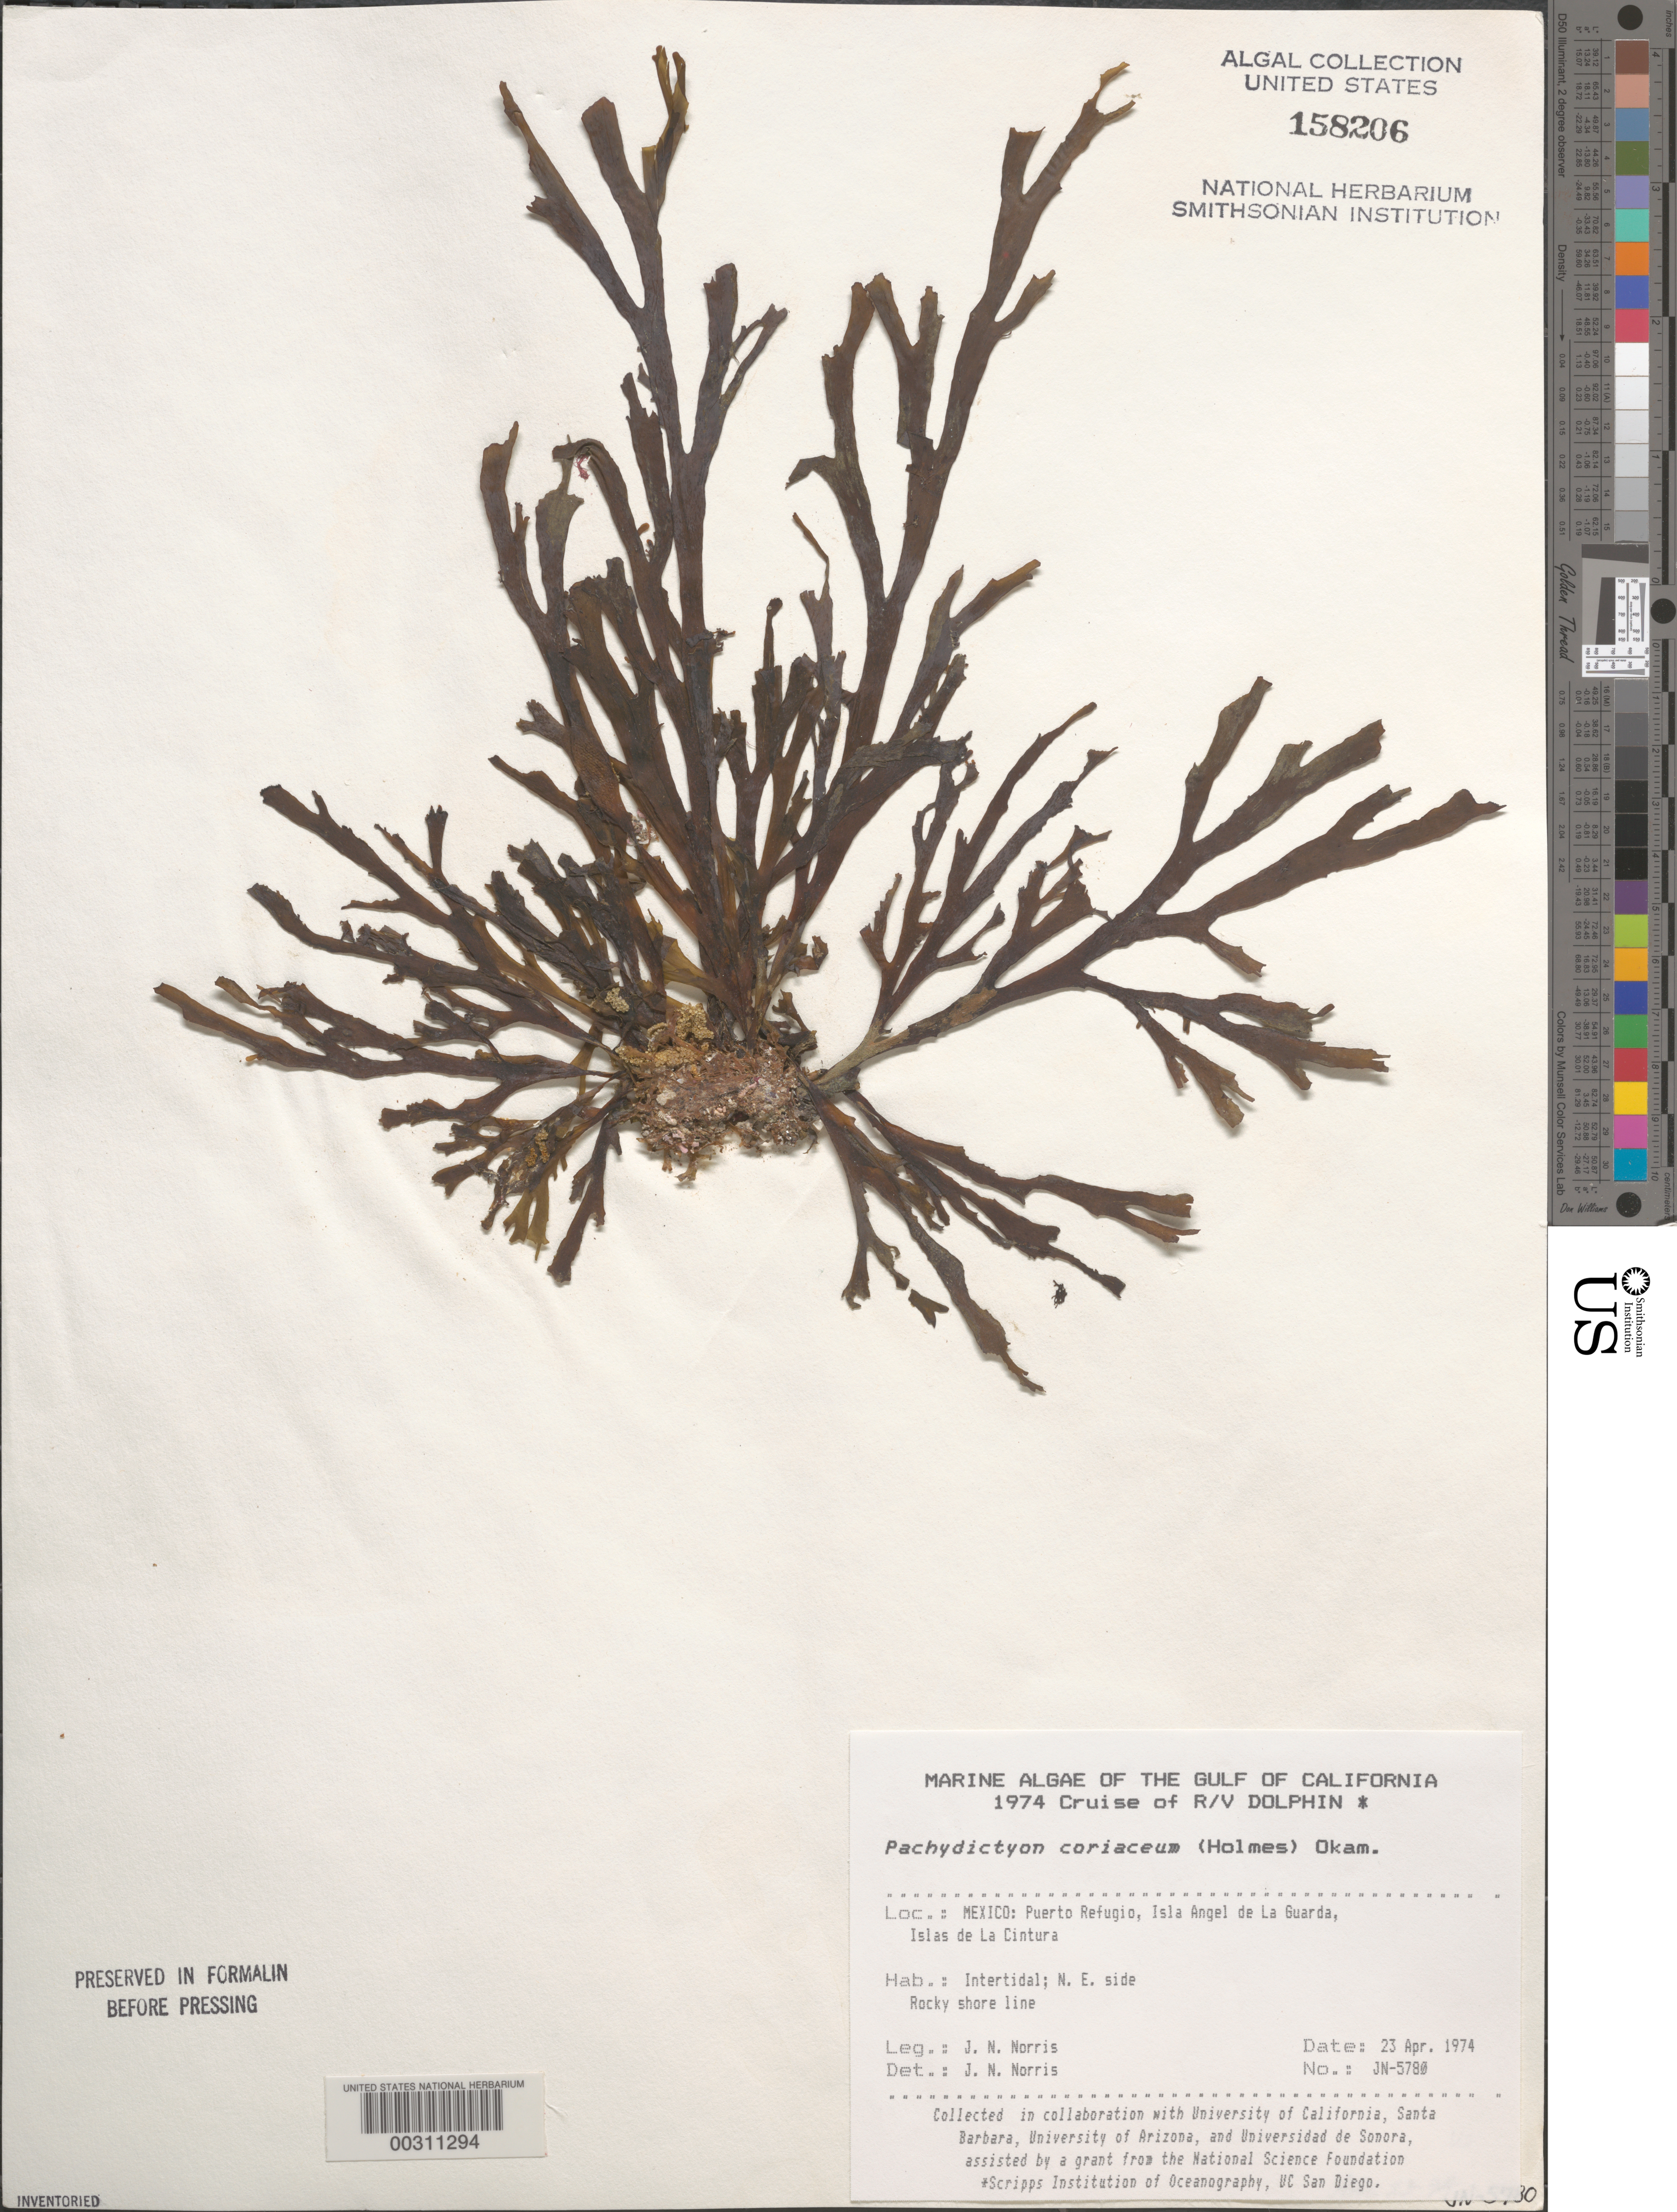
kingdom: Chromista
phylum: Ochrophyta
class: Phaeophyceae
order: Dictyotales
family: Dictyotaceae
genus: Pachydictyon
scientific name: Pachydictyon coriaceum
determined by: Norris, James N.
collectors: J. N. Norris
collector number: JN-5780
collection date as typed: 23 Apr 1974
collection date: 1974-04-23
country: Mexico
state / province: Baja California Norte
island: Isla Angel de la Guarda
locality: Puerto Refugio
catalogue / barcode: US 158206